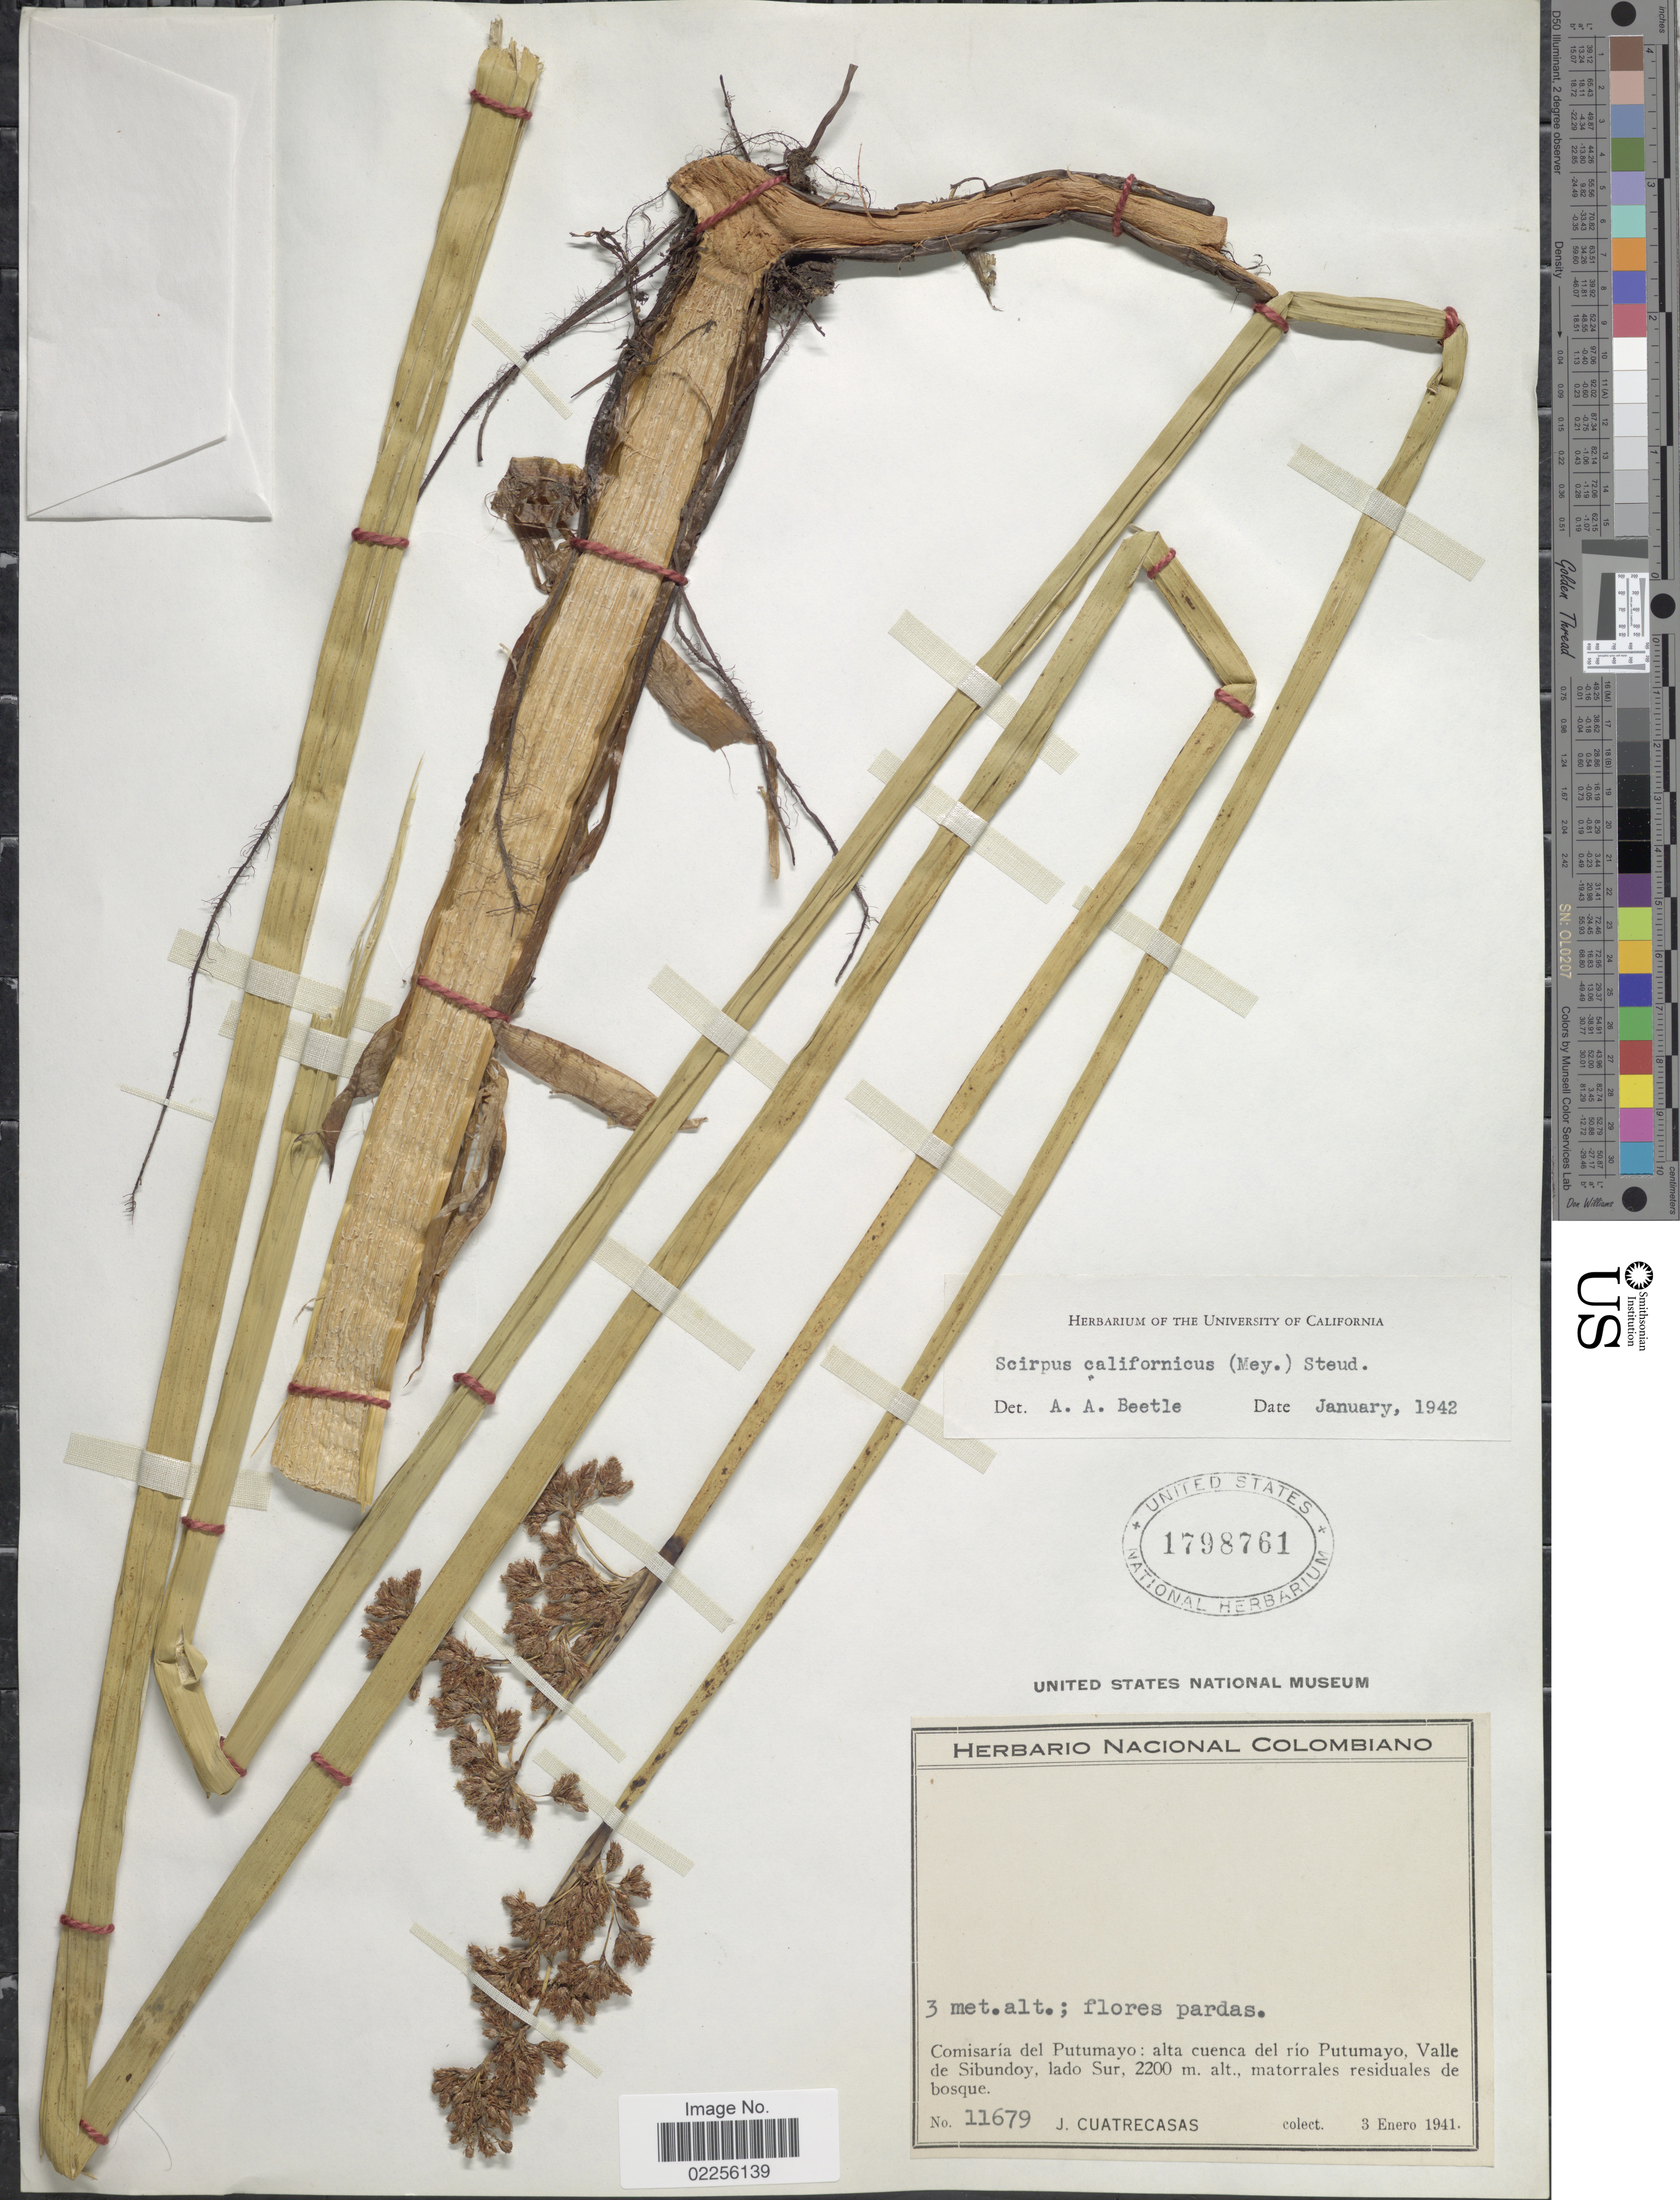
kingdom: Plantae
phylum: Tracheophyta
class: Liliopsida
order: Poales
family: Cyperaceae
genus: Schoenoplectus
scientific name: Schoenoplectus californicus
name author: (C.A. Mey.) Soják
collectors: J. Cuatrecasas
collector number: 11679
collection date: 1941-01-03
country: Colombia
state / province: Putumayo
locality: Comisaría del Putumayo: alta cuenca del rio Putumayo, Valle de Sibundoy, aldo Sur., mattorales residuales de bosque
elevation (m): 2200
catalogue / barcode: US 1798761